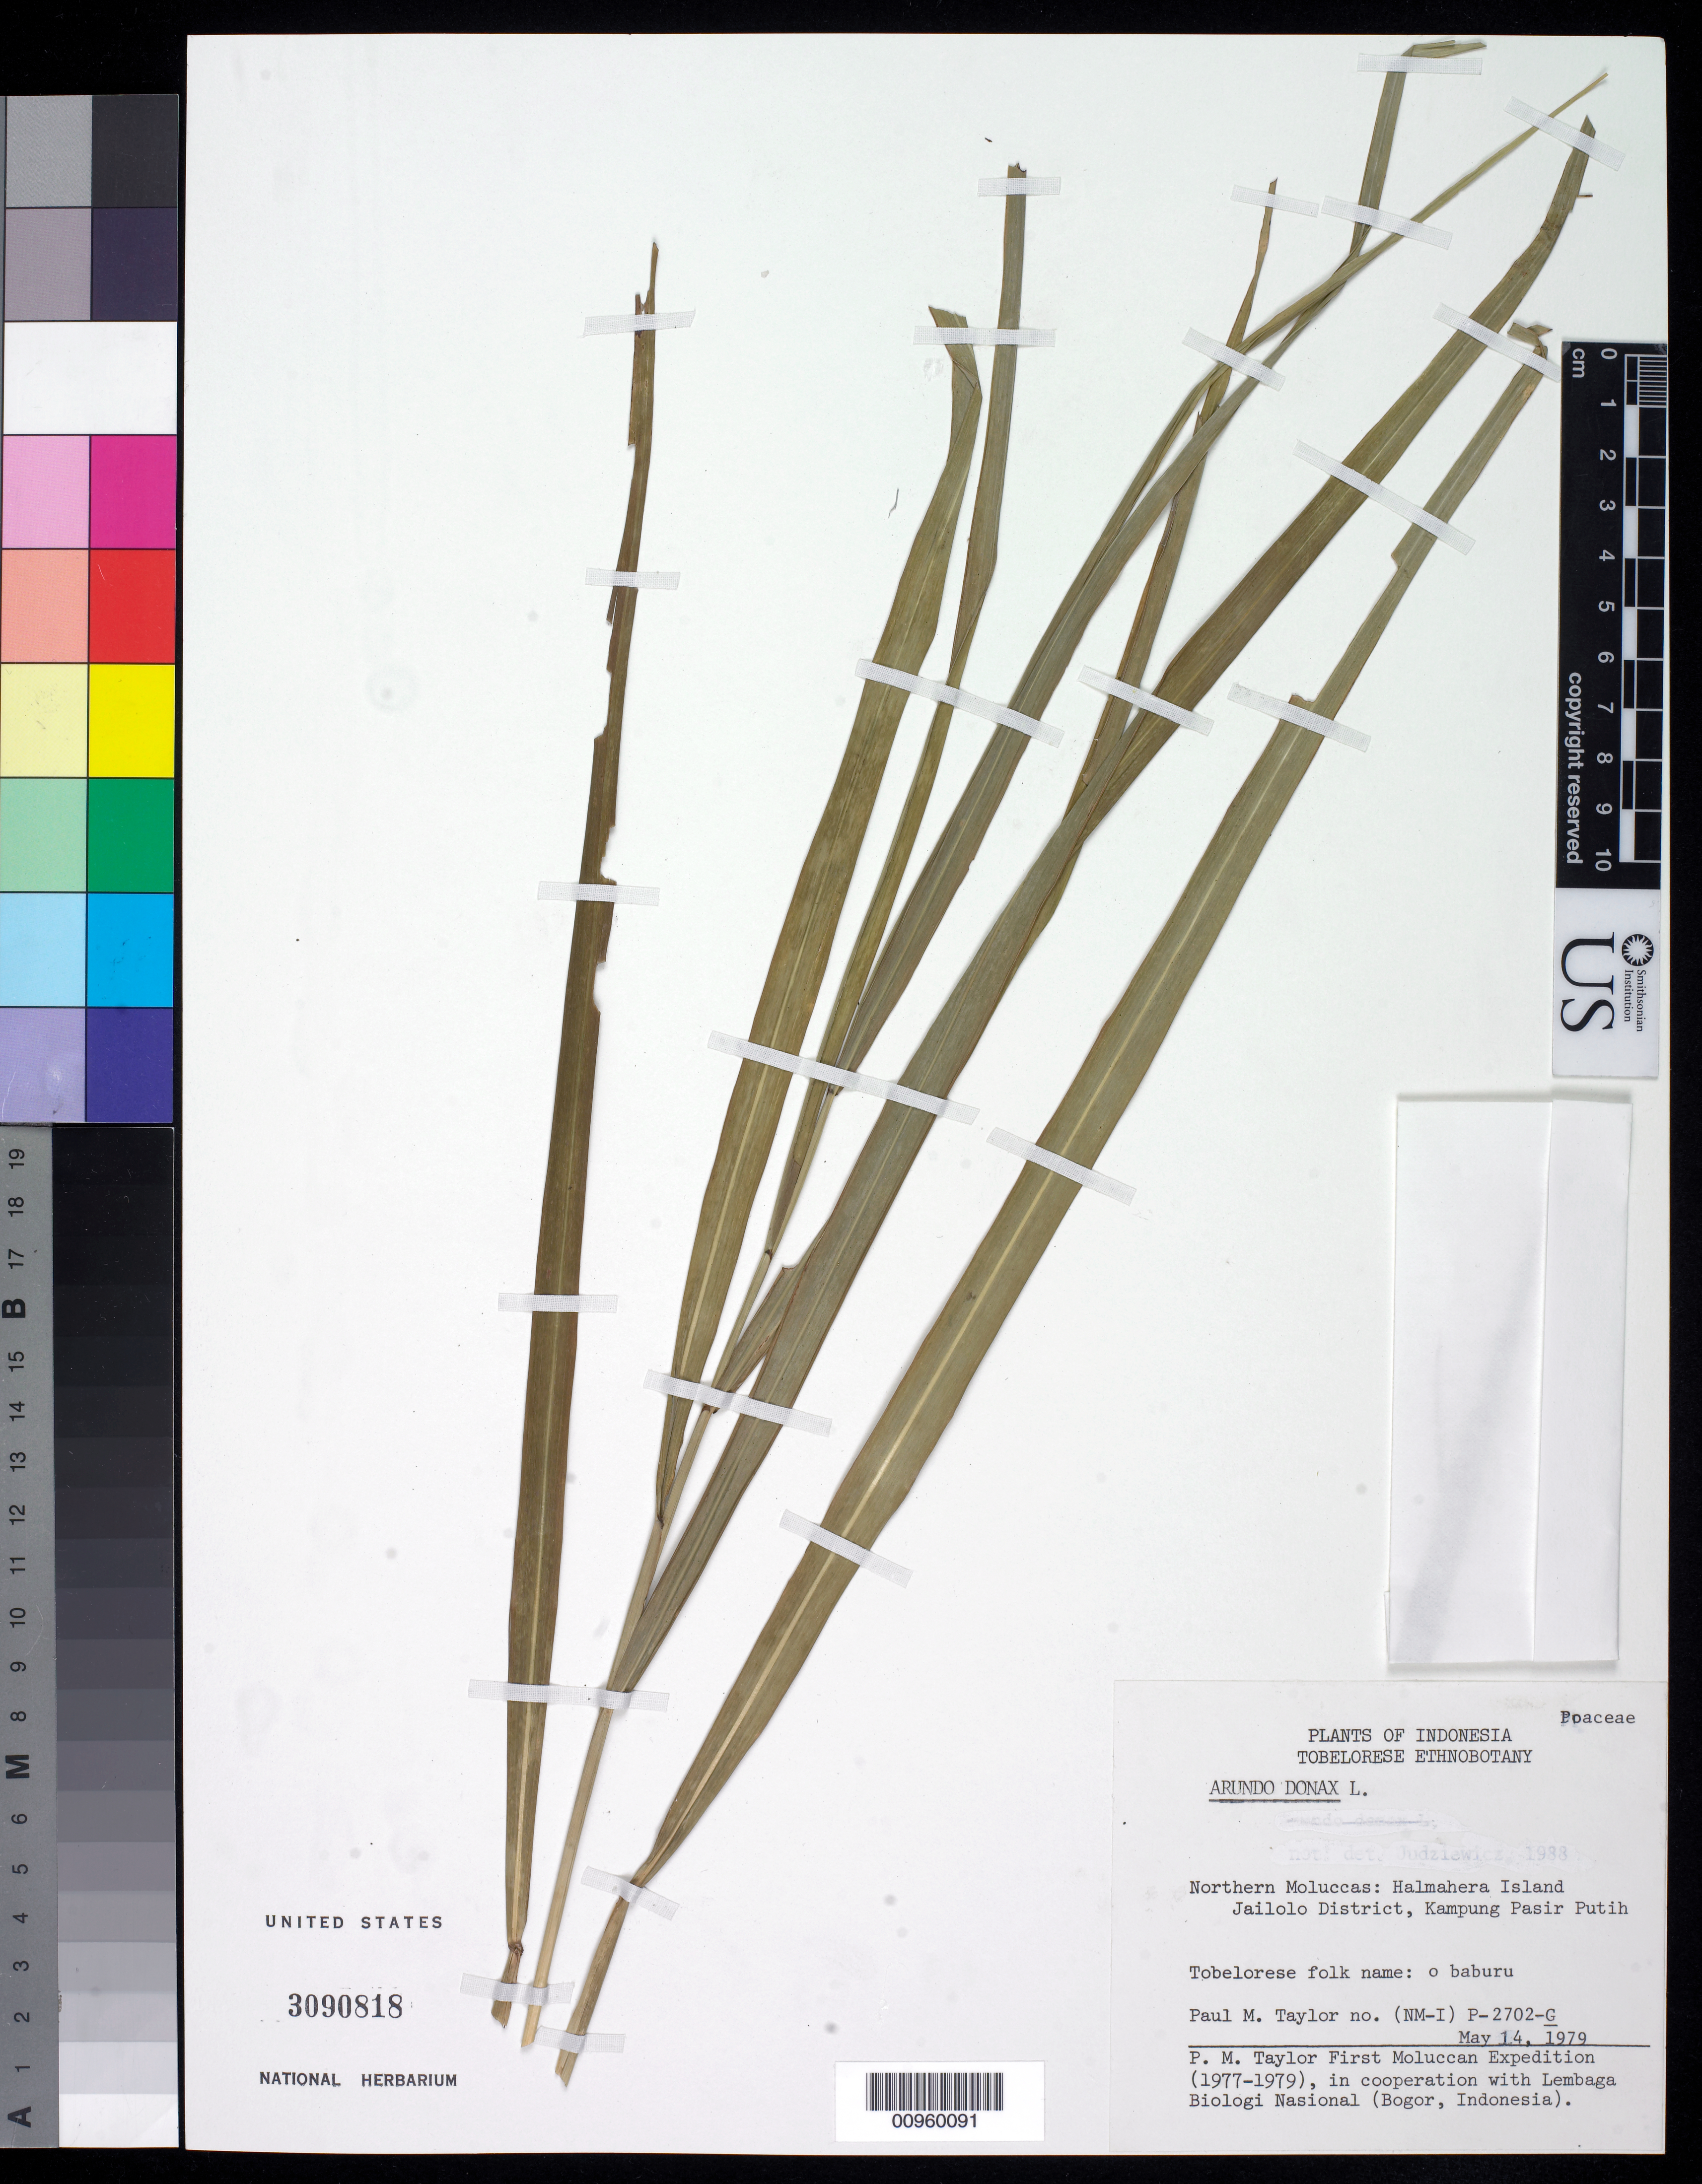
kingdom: Plantae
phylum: Tracheophyta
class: Liliopsida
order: Poales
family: Poaceae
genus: Arundo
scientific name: Arundo donax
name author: L.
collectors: P. M. Taylor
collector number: P 2702 G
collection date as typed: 14 May 1979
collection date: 1979-05-14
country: Indonesia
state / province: Maluku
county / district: Maluku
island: Halmahera I.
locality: Jailolo district, Kampung Pasir Putih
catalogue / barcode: US 3090818